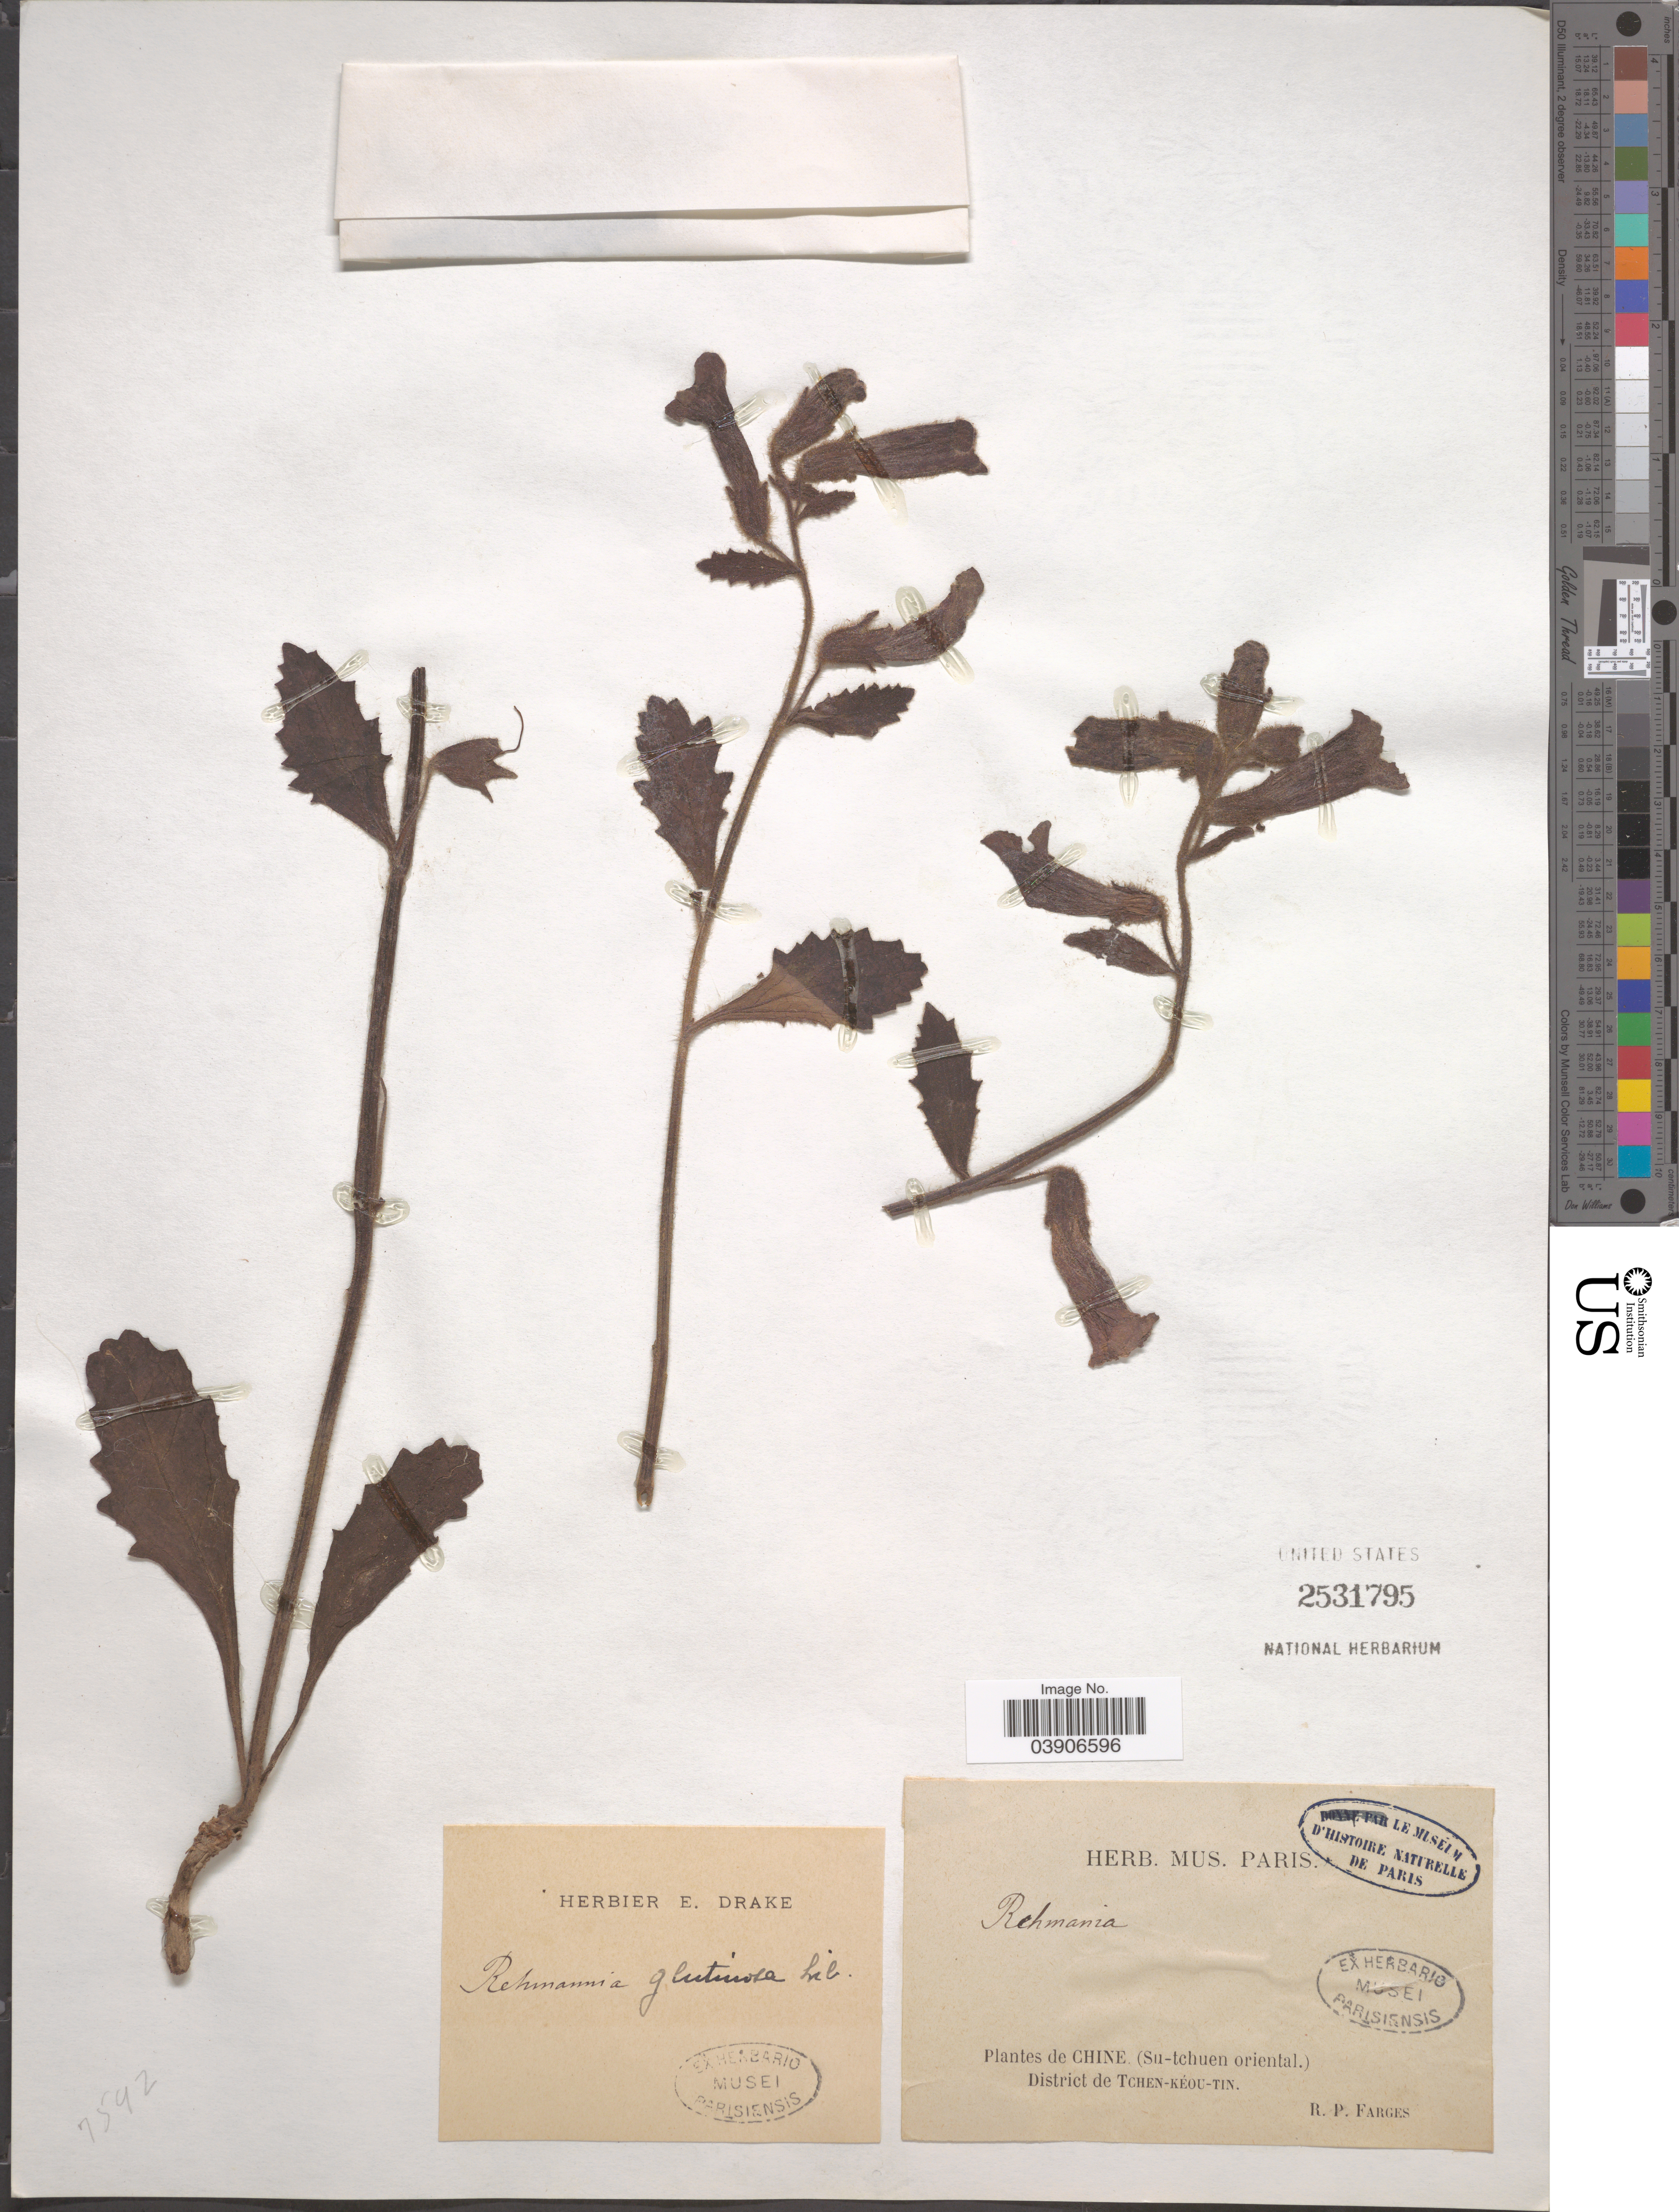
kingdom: Plantae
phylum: Tracheophyta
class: Magnoliopsida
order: Lamiales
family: Rehmanniaceae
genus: Rehmannia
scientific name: Rehmannia glutinosa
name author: (Gaertn.) DC.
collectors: R. Farges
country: China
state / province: Sichuan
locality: (Su-tchuen oriental.). District de Tchen-kéou-tin.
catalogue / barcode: US 2531795